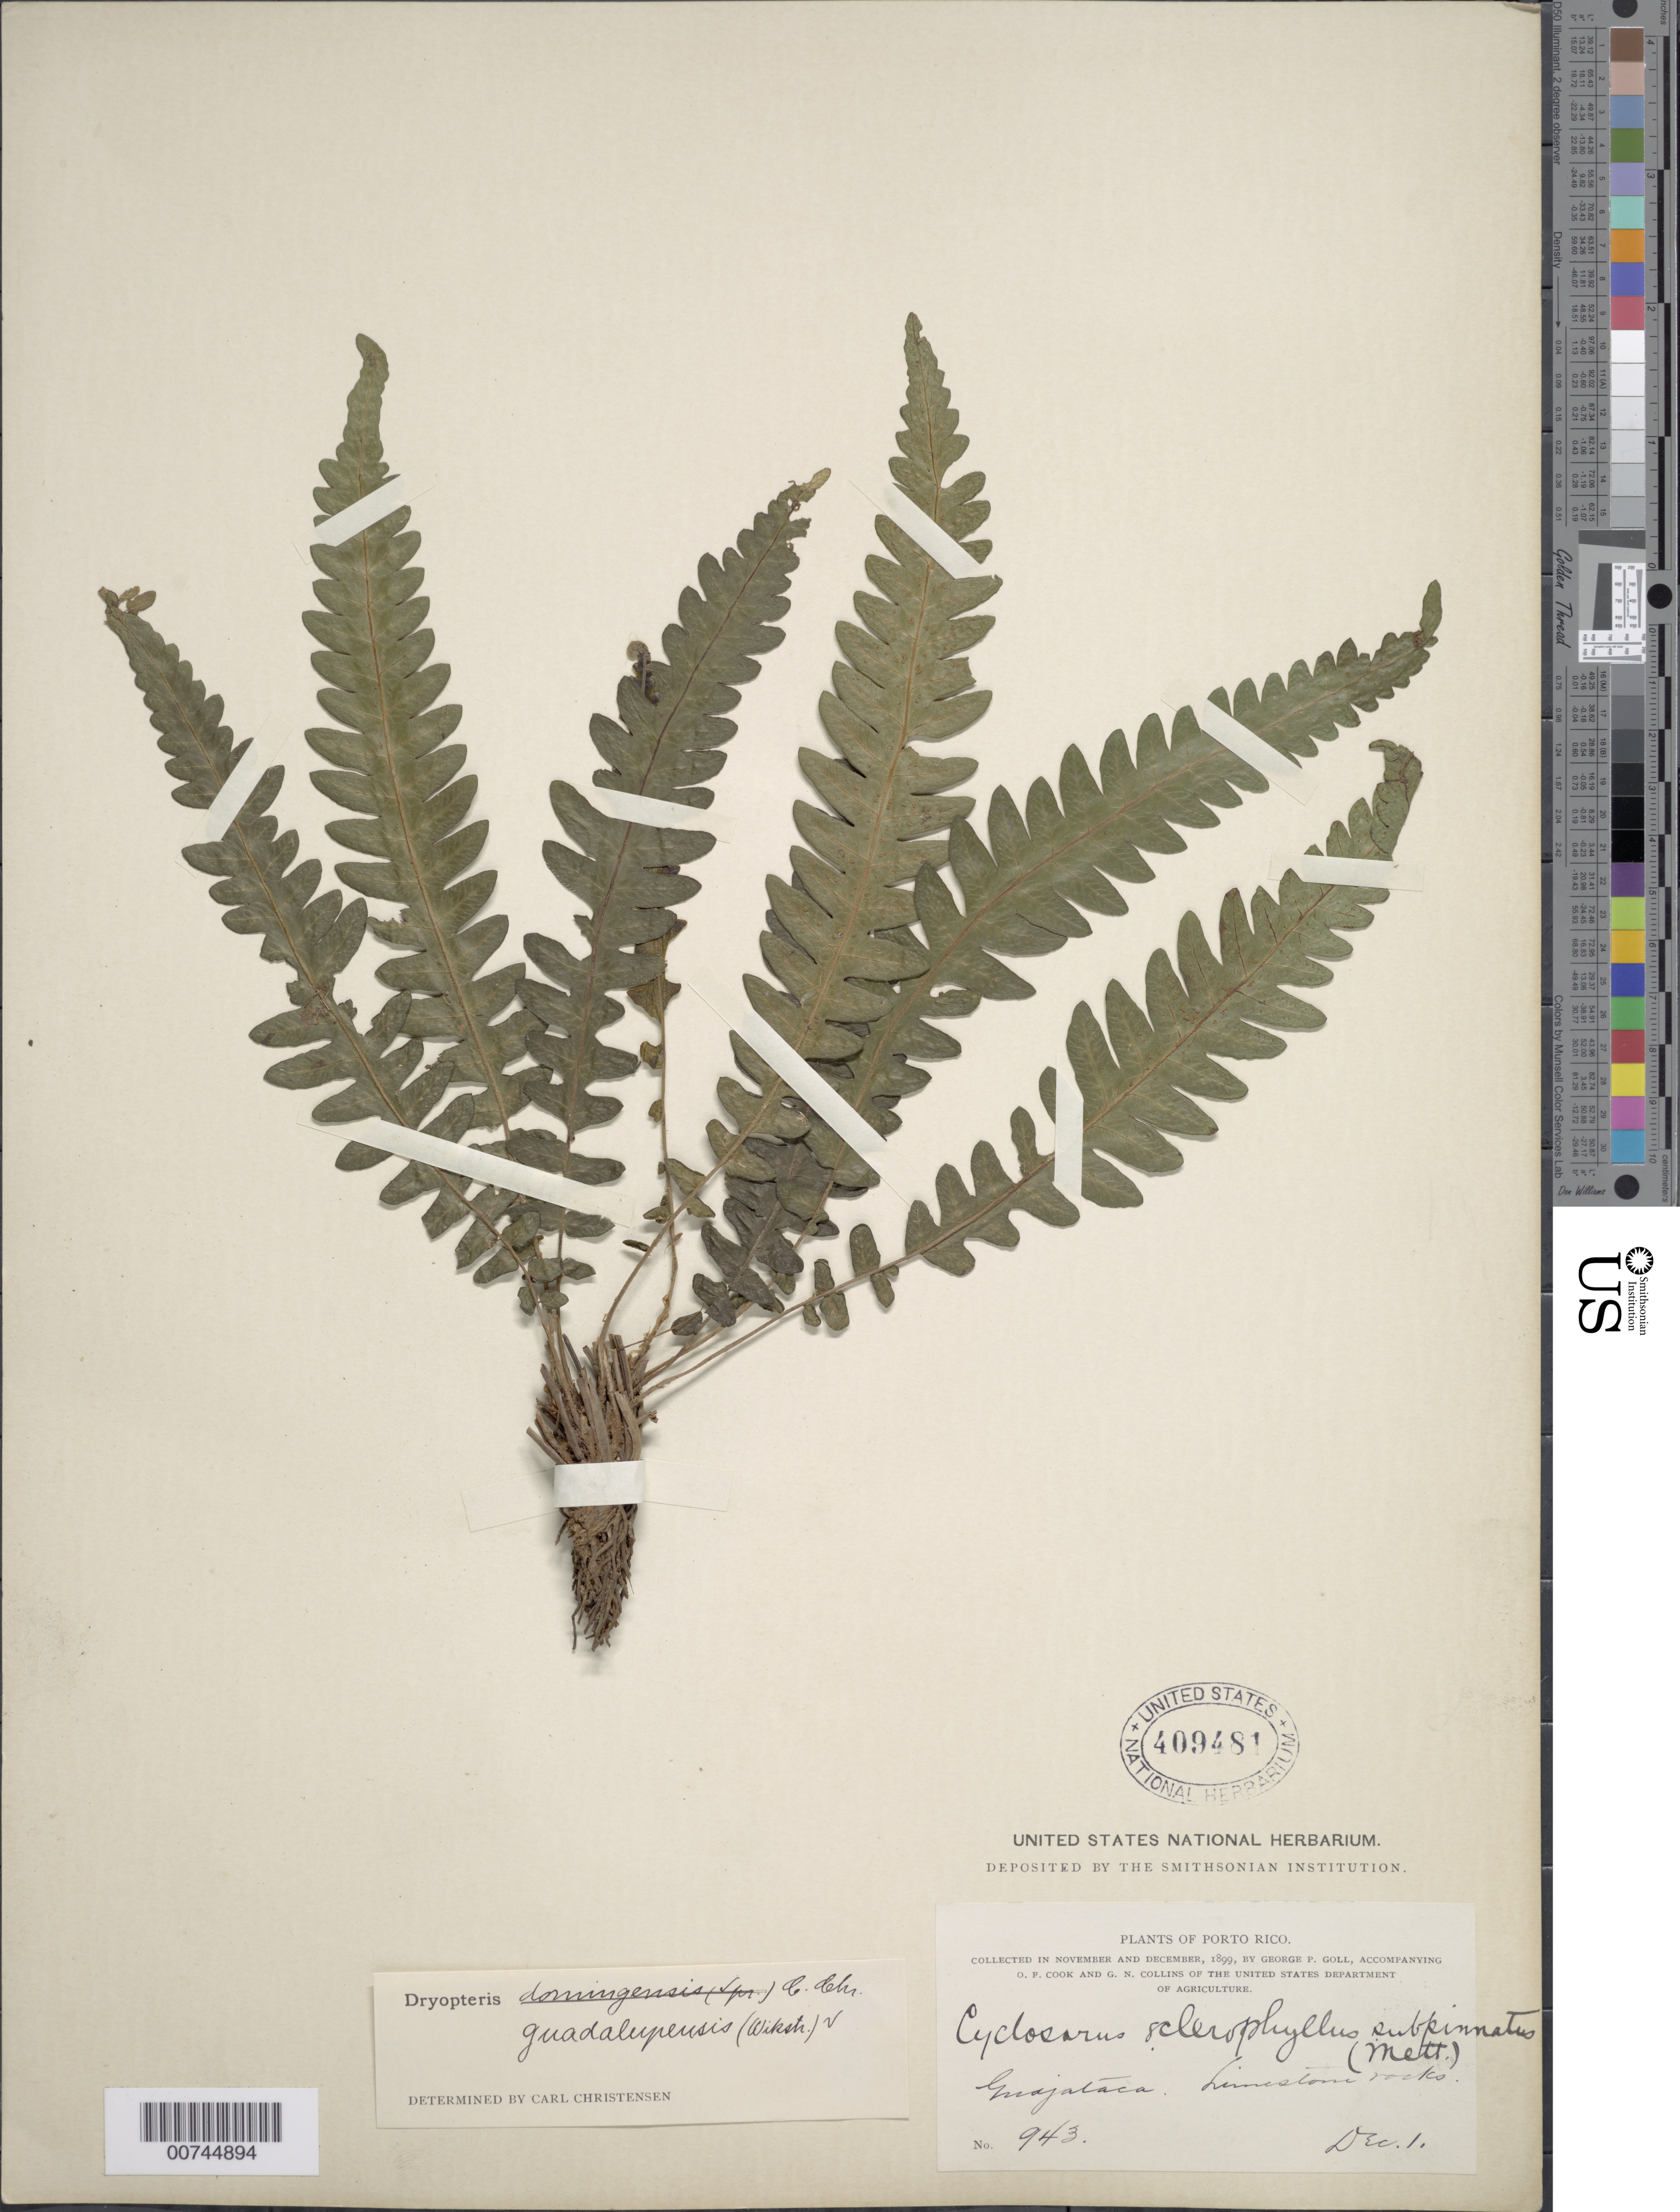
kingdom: Plantae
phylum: Tracheophyta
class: Polypodiopsida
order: Polypodiales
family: Thelypteridaceae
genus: Goniopteris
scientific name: Goniopteris guadelupensis (Wikstr.) comb. nov., ined 2015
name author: (Wikstr.)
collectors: G. Goll, O. F. Cook & G. N. Collins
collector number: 943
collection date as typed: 01 Dec 1899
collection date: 1899-12-01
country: Puerto Rico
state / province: Quebradillas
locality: Guajataca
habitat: Limestone rocks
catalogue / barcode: US 409481